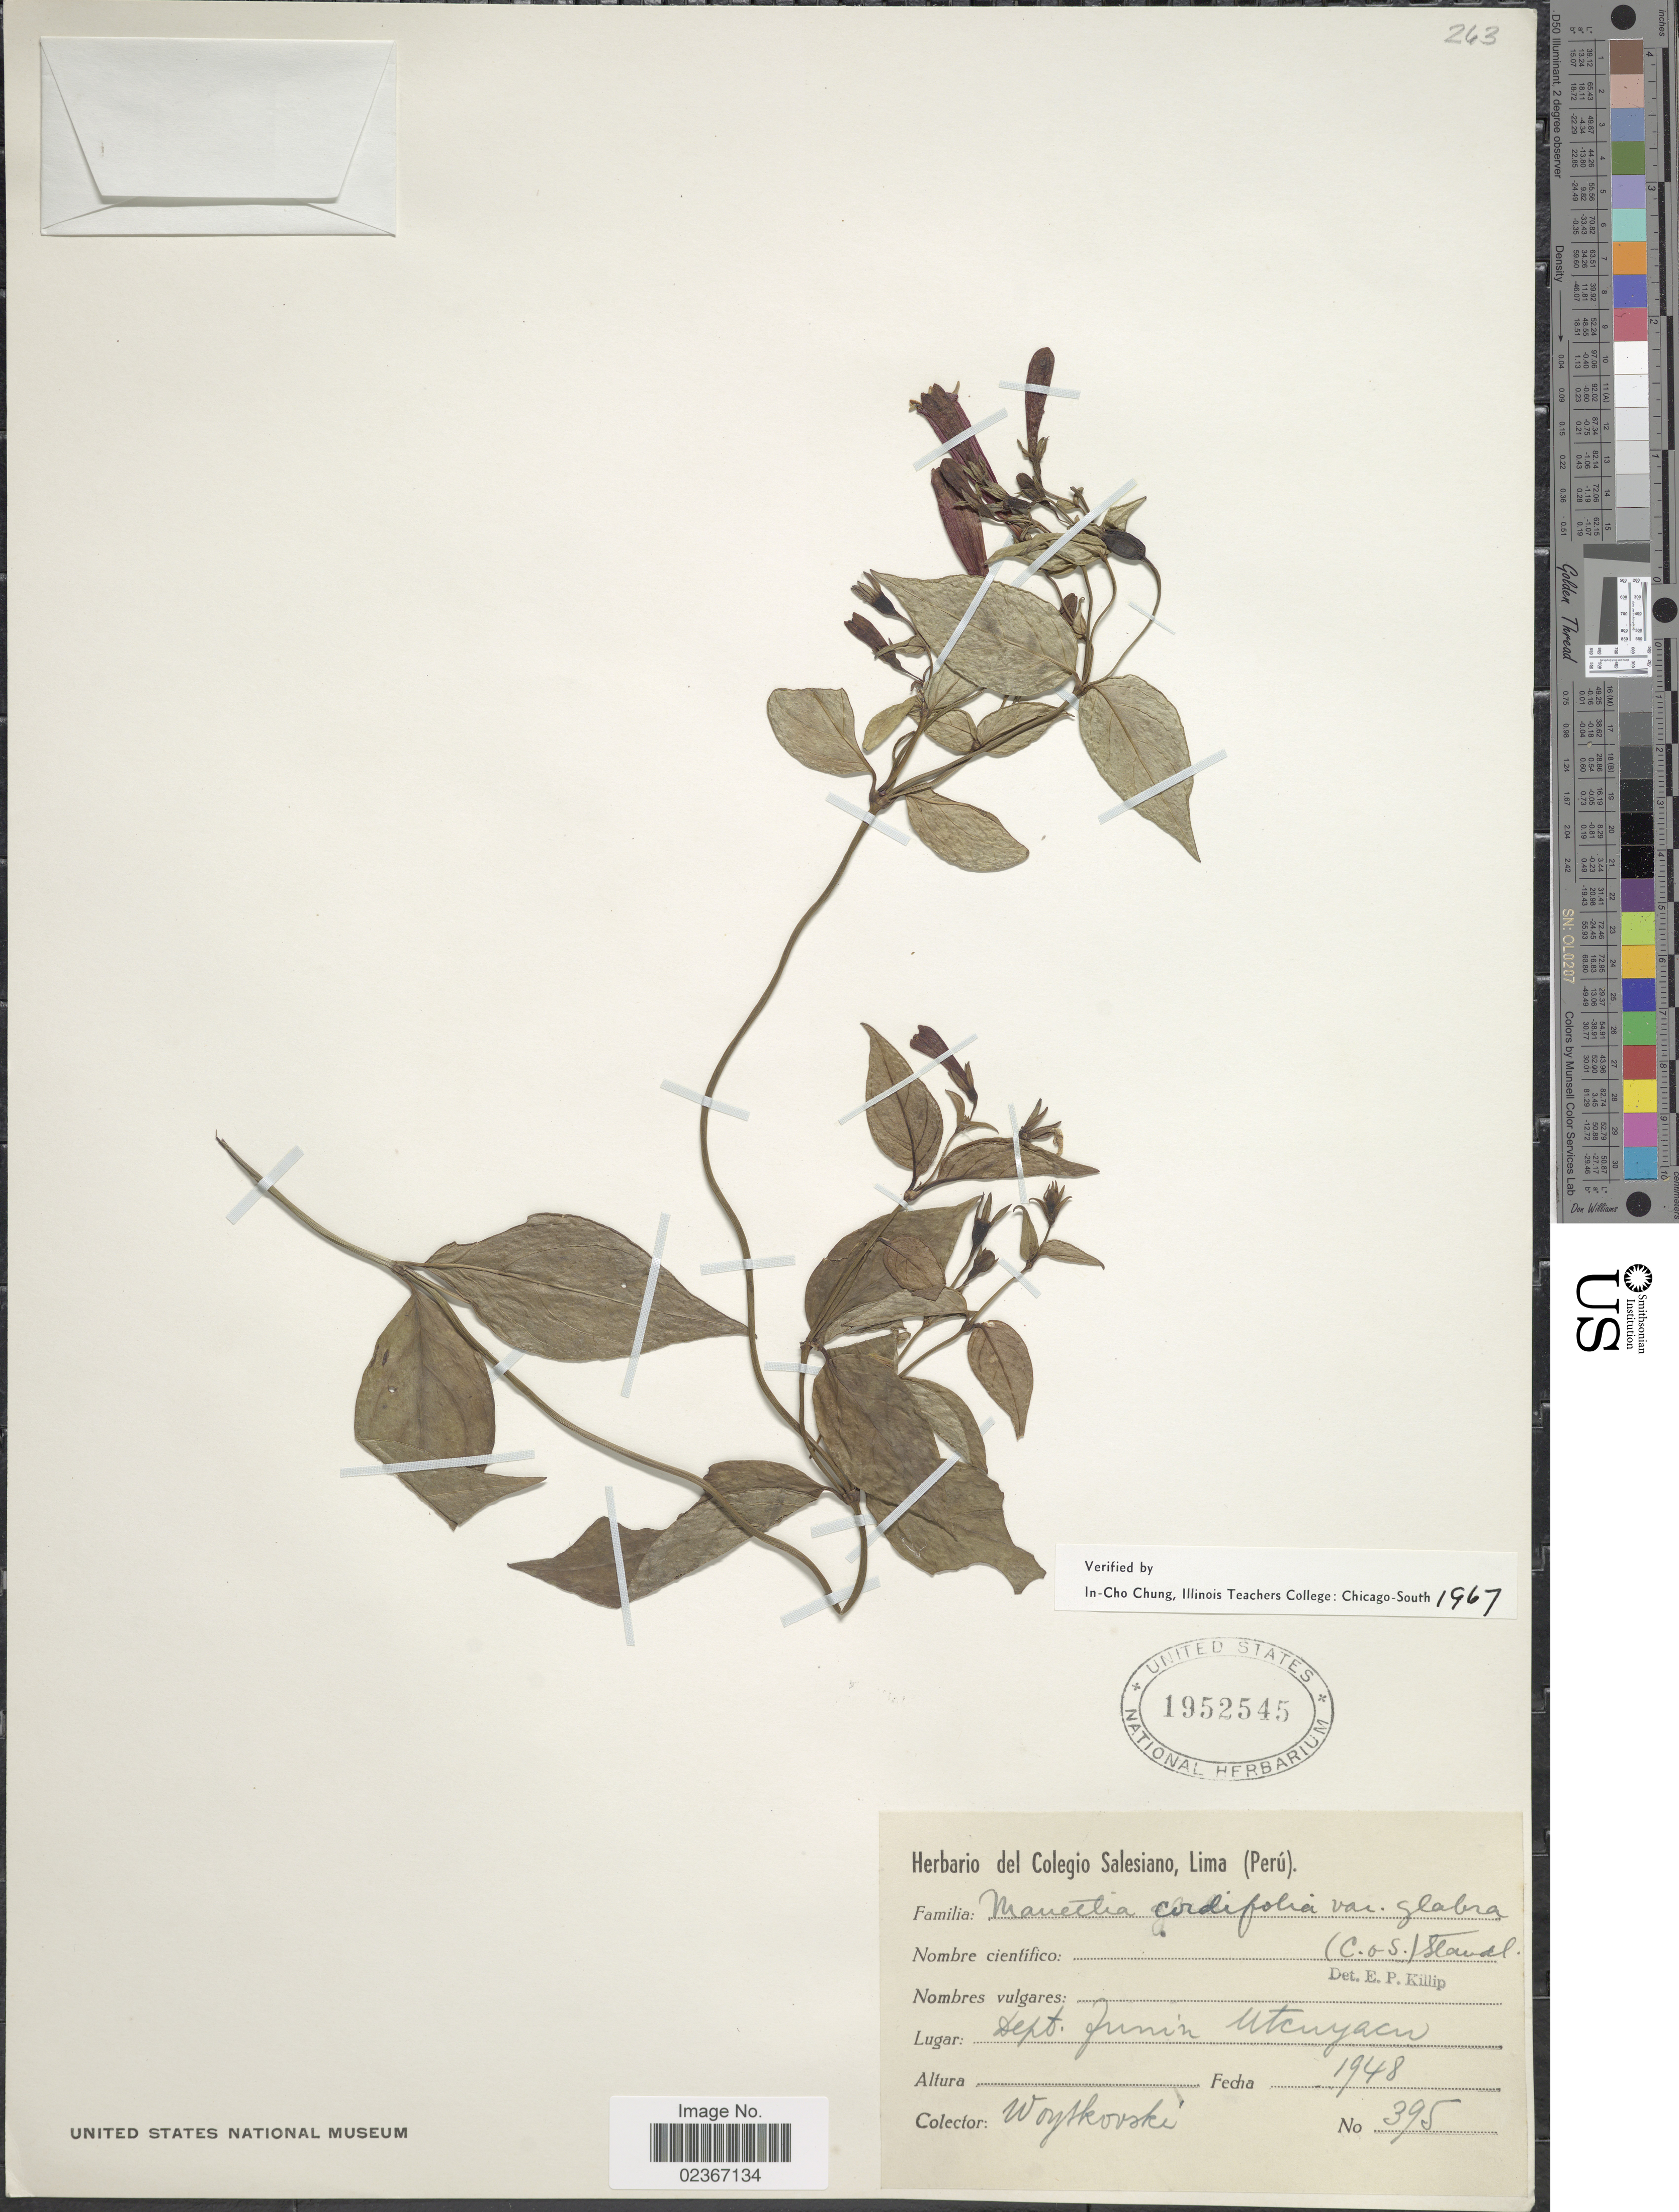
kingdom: Plantae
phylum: Tracheophyta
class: Magnoliopsida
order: Gentianales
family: Rubiaceae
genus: Manettia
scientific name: Manettia cordifolia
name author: Mart.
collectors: F. Woytkowski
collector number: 395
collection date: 1948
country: Peru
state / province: Junín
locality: Utcuyacu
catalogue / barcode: US 1952545